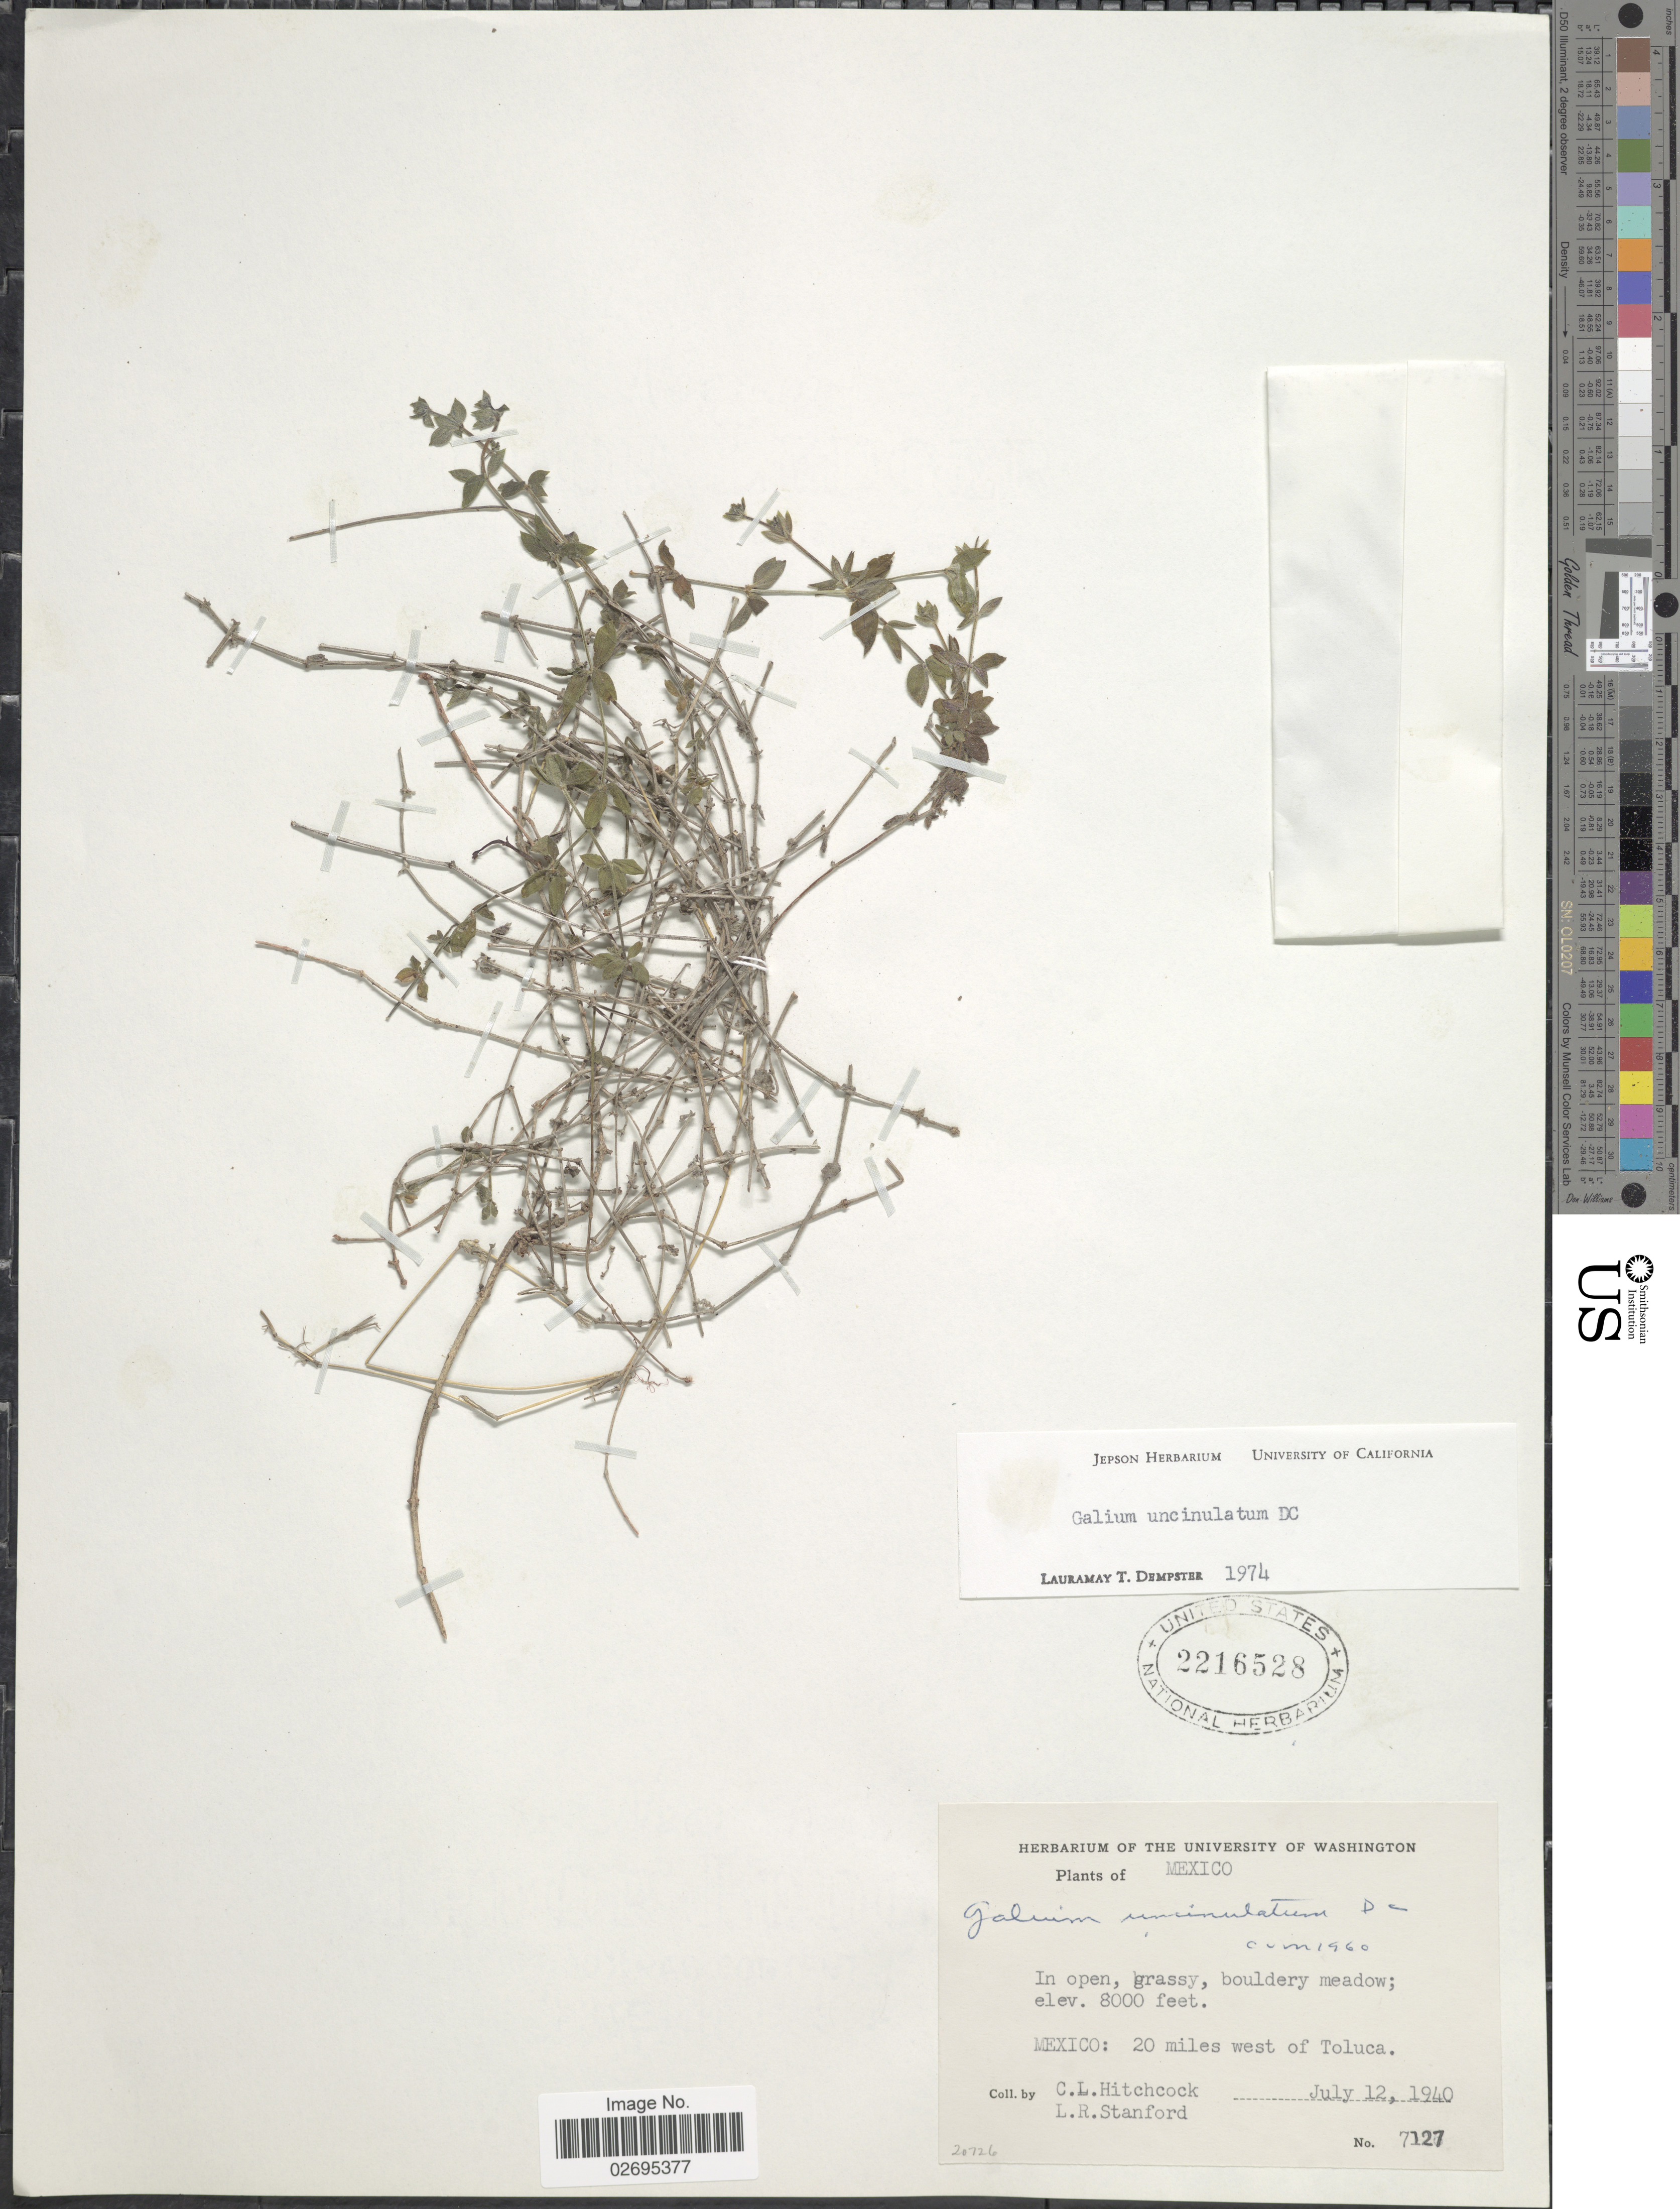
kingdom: Plantae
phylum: Tracheophyta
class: Magnoliopsida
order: Gentianales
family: Rubiaceae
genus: Galium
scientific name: Galium uncinulatum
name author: DC.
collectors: C. L. Hitchcock & L. R. Stanford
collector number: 7127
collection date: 1940-07-12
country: Mexico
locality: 20 miles west of Toluca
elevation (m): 2438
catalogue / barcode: US 2216528